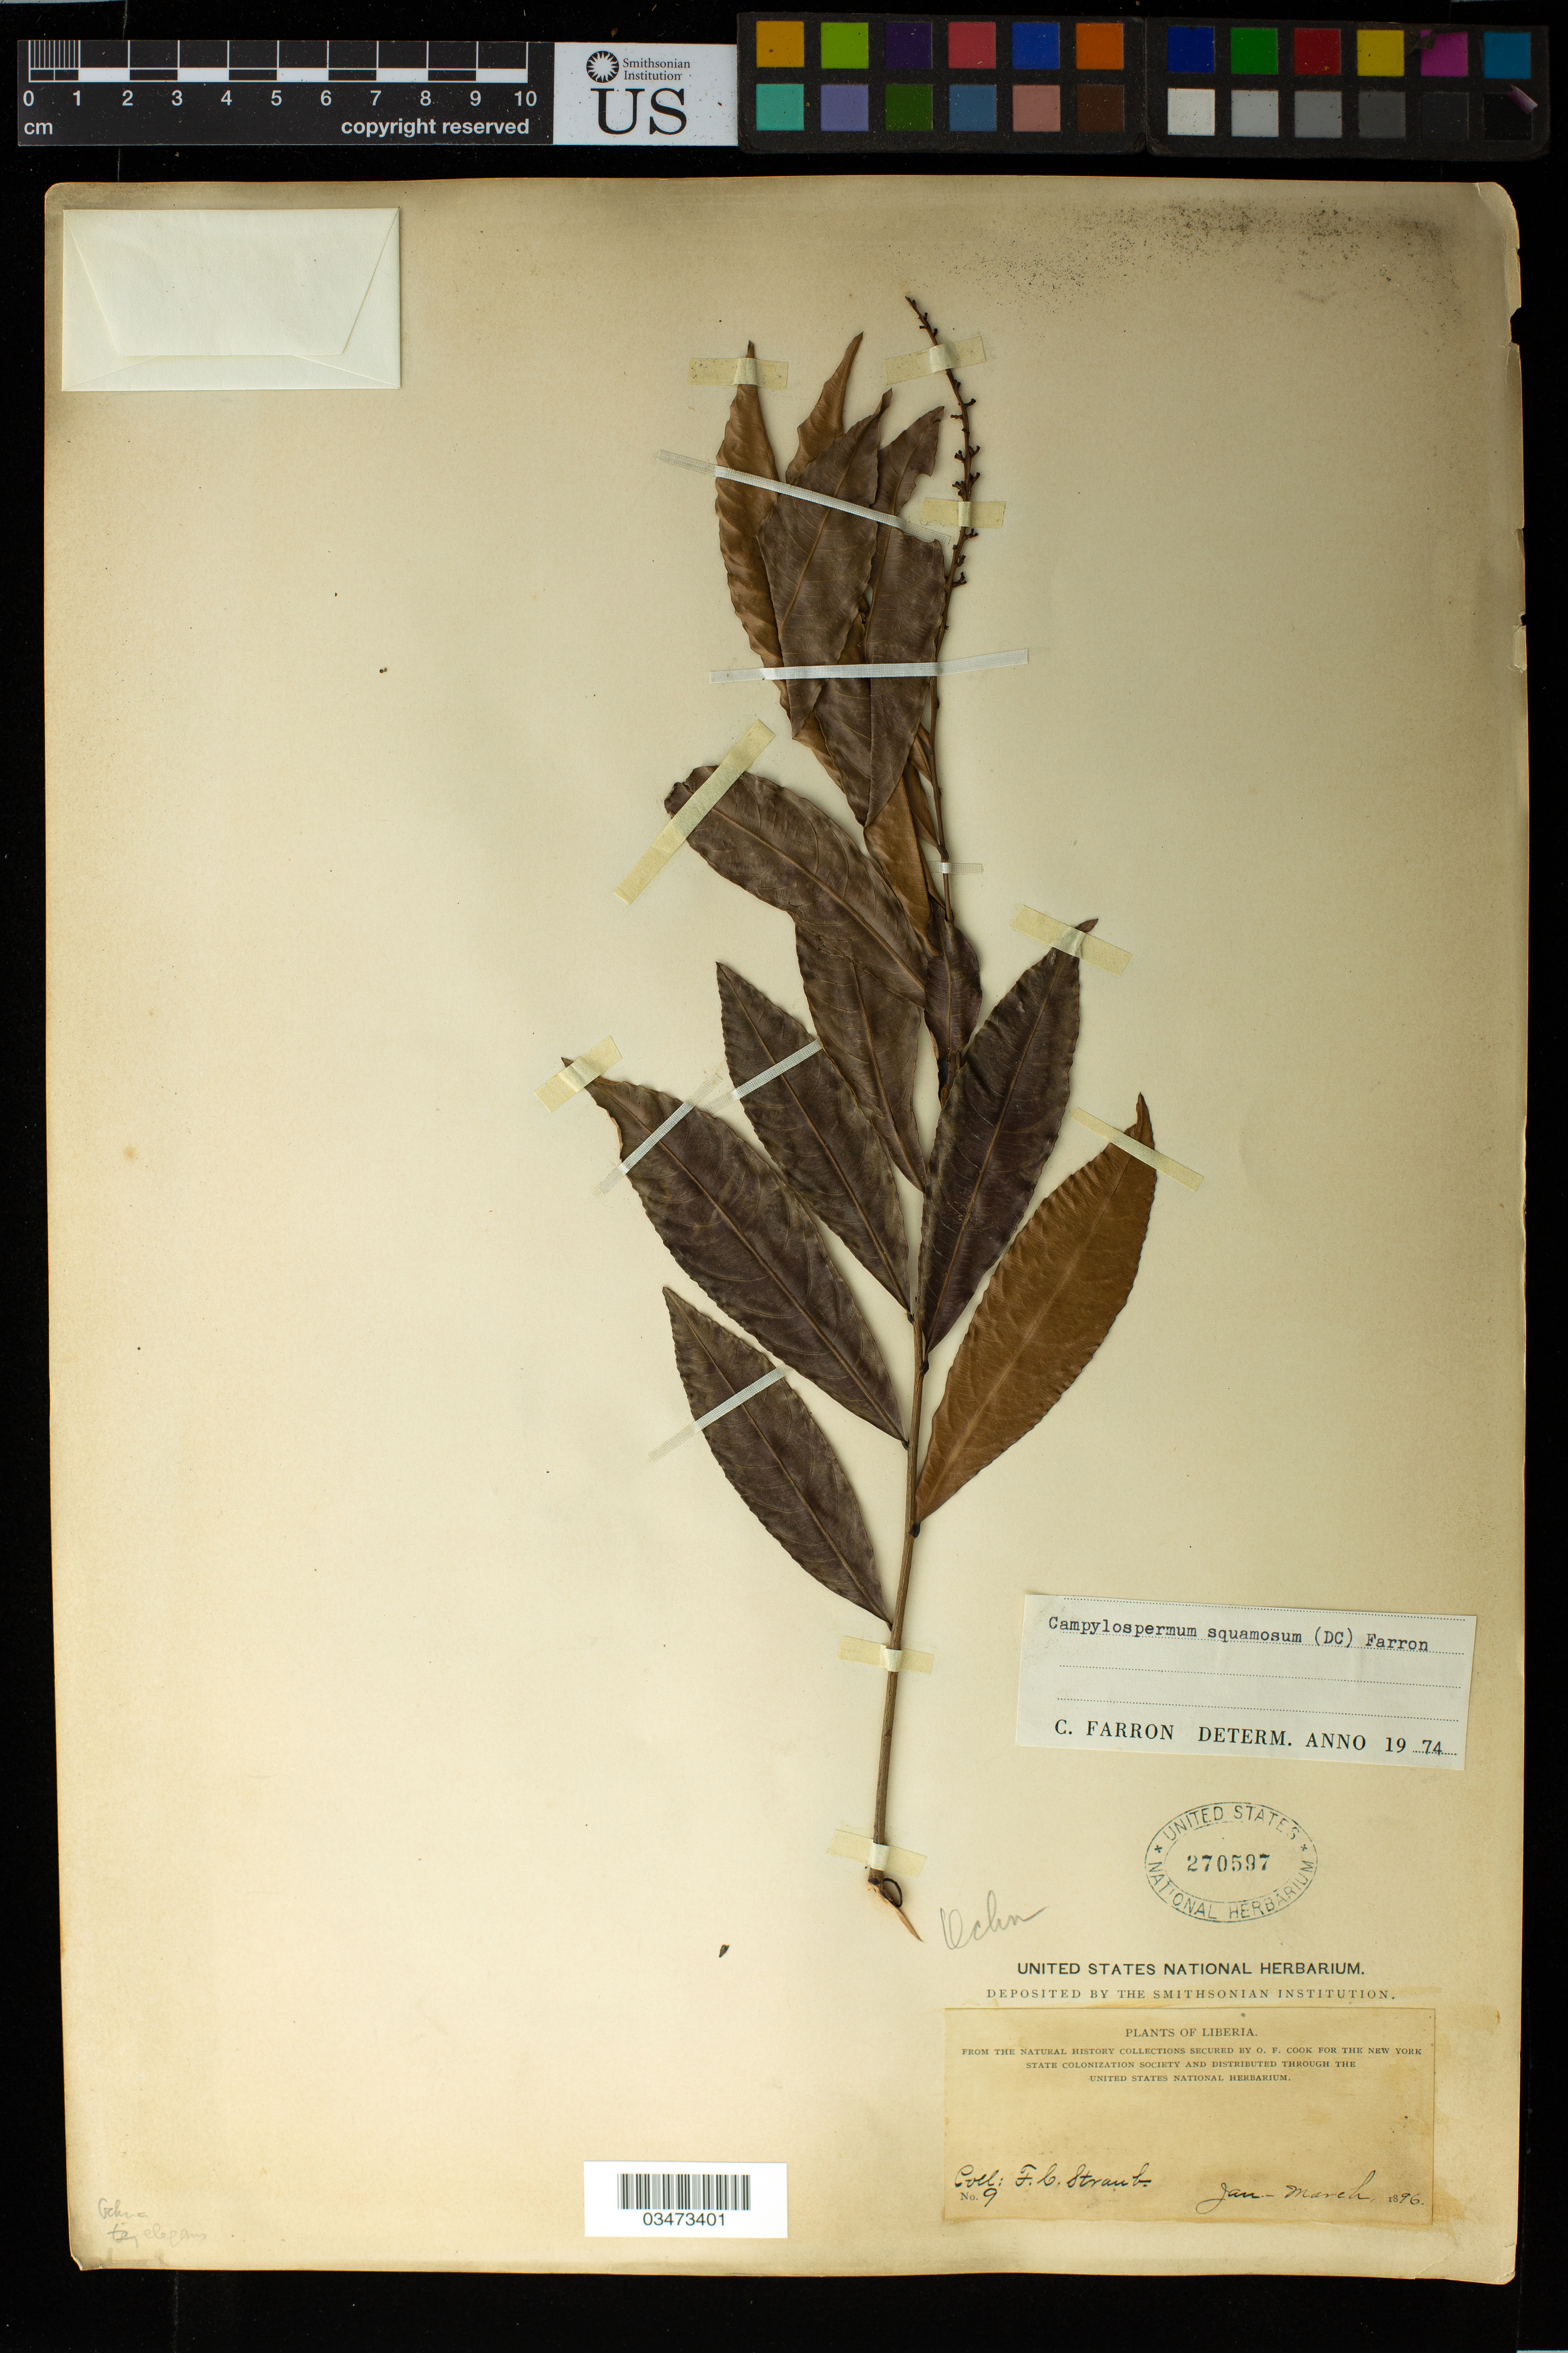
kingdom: Plantae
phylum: Tracheophyta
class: Magnoliopsida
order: Malpighiales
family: Ochnaceae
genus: Campylospermum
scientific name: Campylospermum squamosum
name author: (DC.) Farron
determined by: Farron, Claude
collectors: F. Straub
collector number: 9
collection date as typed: Jan 1896 to -- Mar 1896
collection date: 1896-01/1896-03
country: Liberia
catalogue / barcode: US 270597